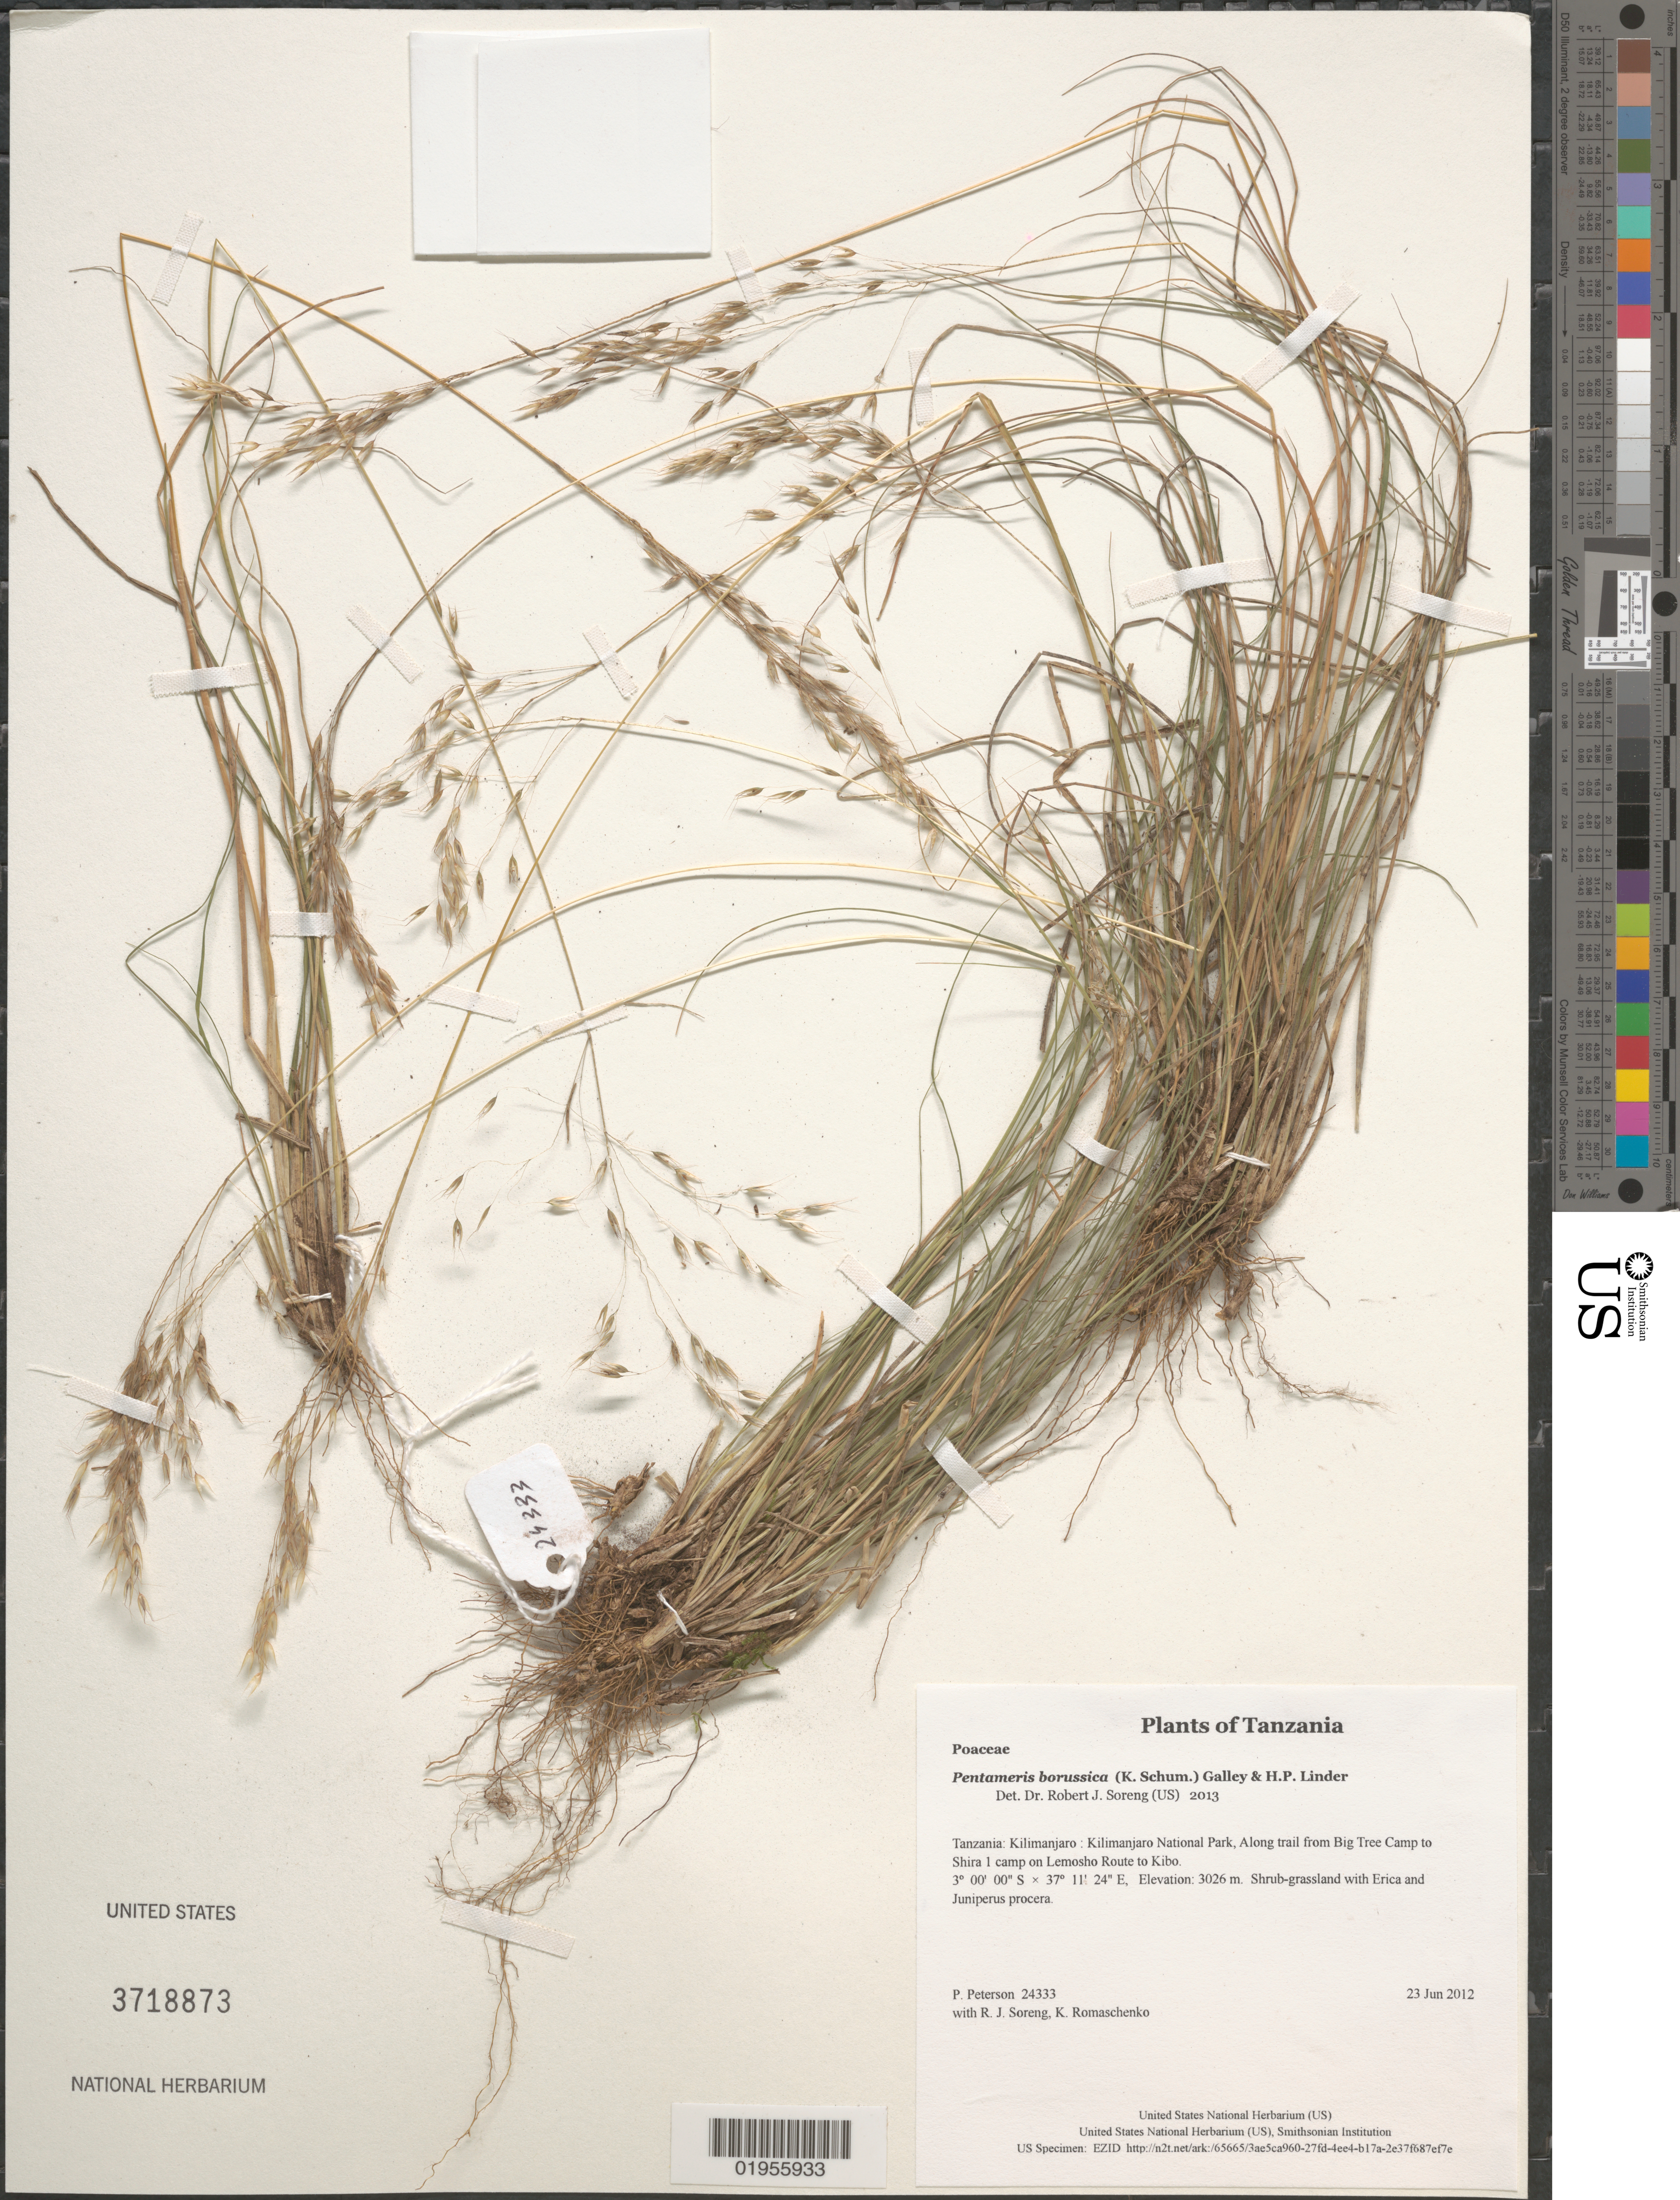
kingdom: Plantae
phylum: Tracheophyta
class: Liliopsida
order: Poales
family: Poaceae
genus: Pentameris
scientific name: Pentameris borussica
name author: (K. Schum.) Galley & H.P. Linder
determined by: Soreng, Robert J., Research Associate (BOT), Smithsonian Institution - National Museum of Natural History (UNITED STATES)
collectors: P. M. Peterson, R. J. Soreng & K. Romaschenko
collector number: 24333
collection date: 2012-06-23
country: Tanzania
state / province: Kilimanjaro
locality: Kilimanjaro National Park, Along trail from Big Tree Camp to Shira 1 camp on Lemosho Route to Kibo.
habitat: Shrub-grassland with Erica and Juniperus procera.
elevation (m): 3026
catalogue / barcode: US 3718873